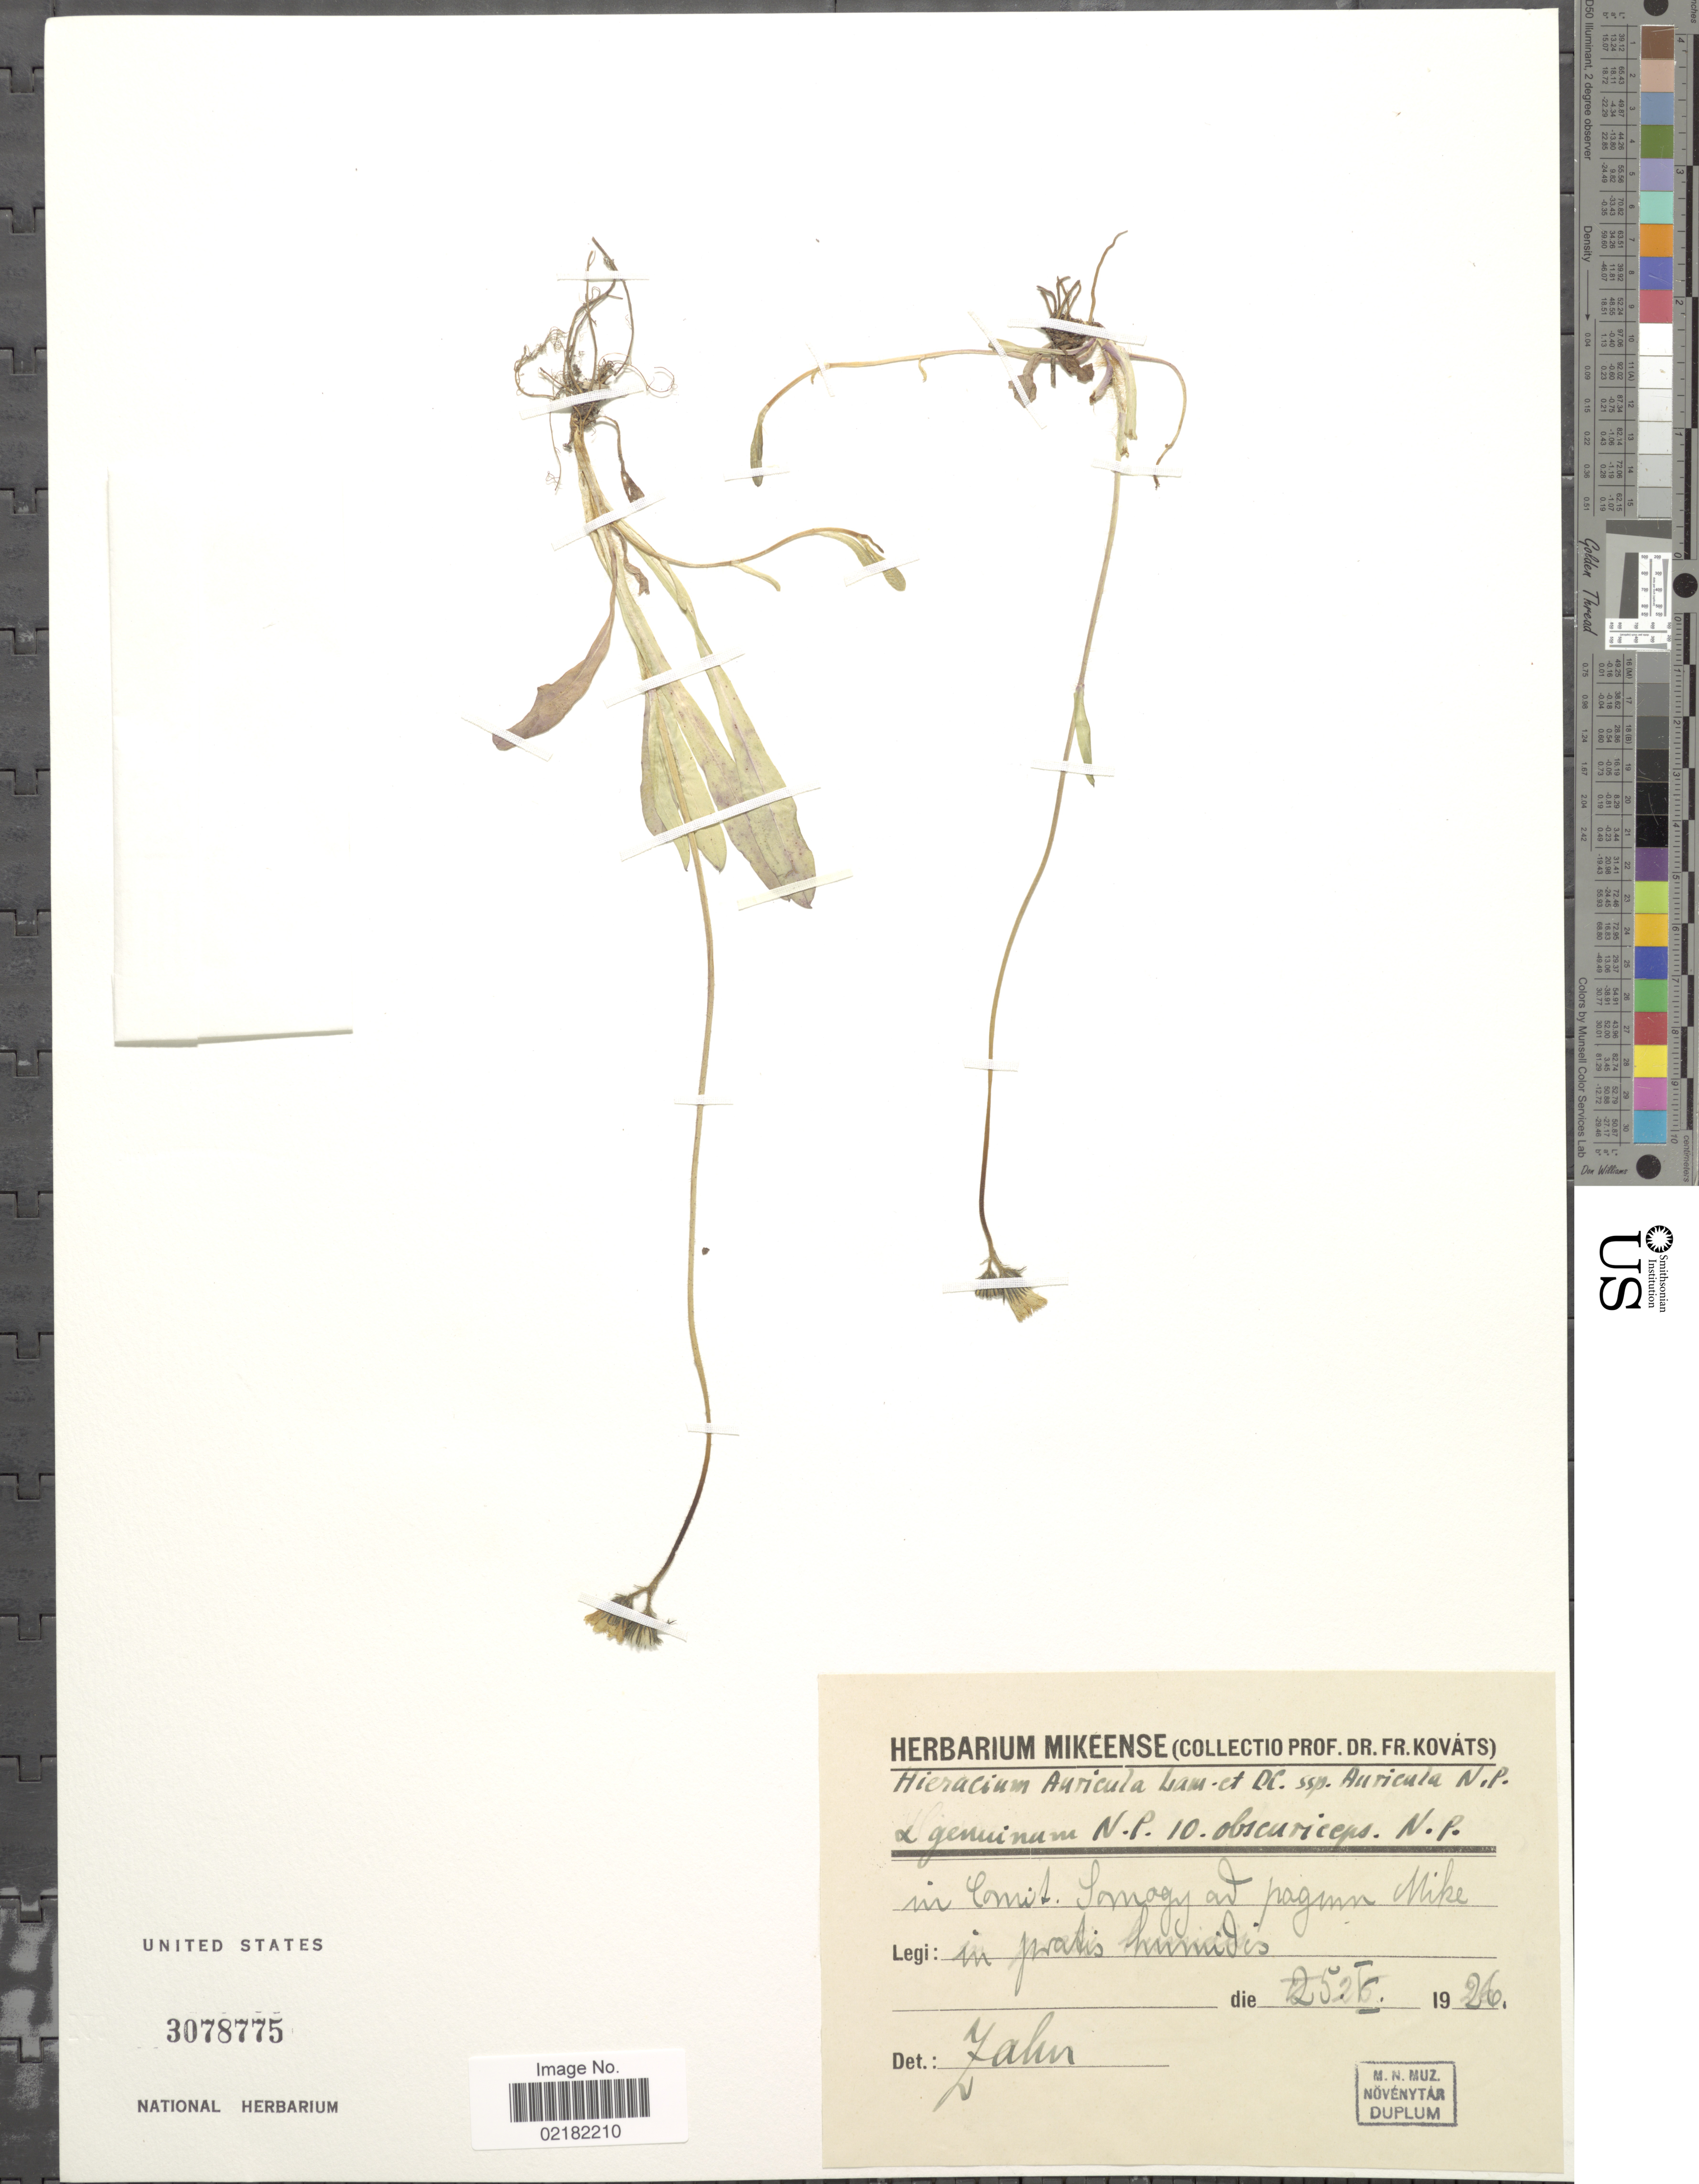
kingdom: Plantae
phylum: Tracheophyta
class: Magnoliopsida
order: Asterales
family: Asteraceae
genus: Pilosella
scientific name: Pilosella floribunda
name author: (Wimm. & Grab.) Fr. a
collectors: Kovats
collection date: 1926-02-25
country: Hungary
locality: In Comit. Somogy ad pagum Mike in pratis humidis. [interpreted]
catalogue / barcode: US 3078775